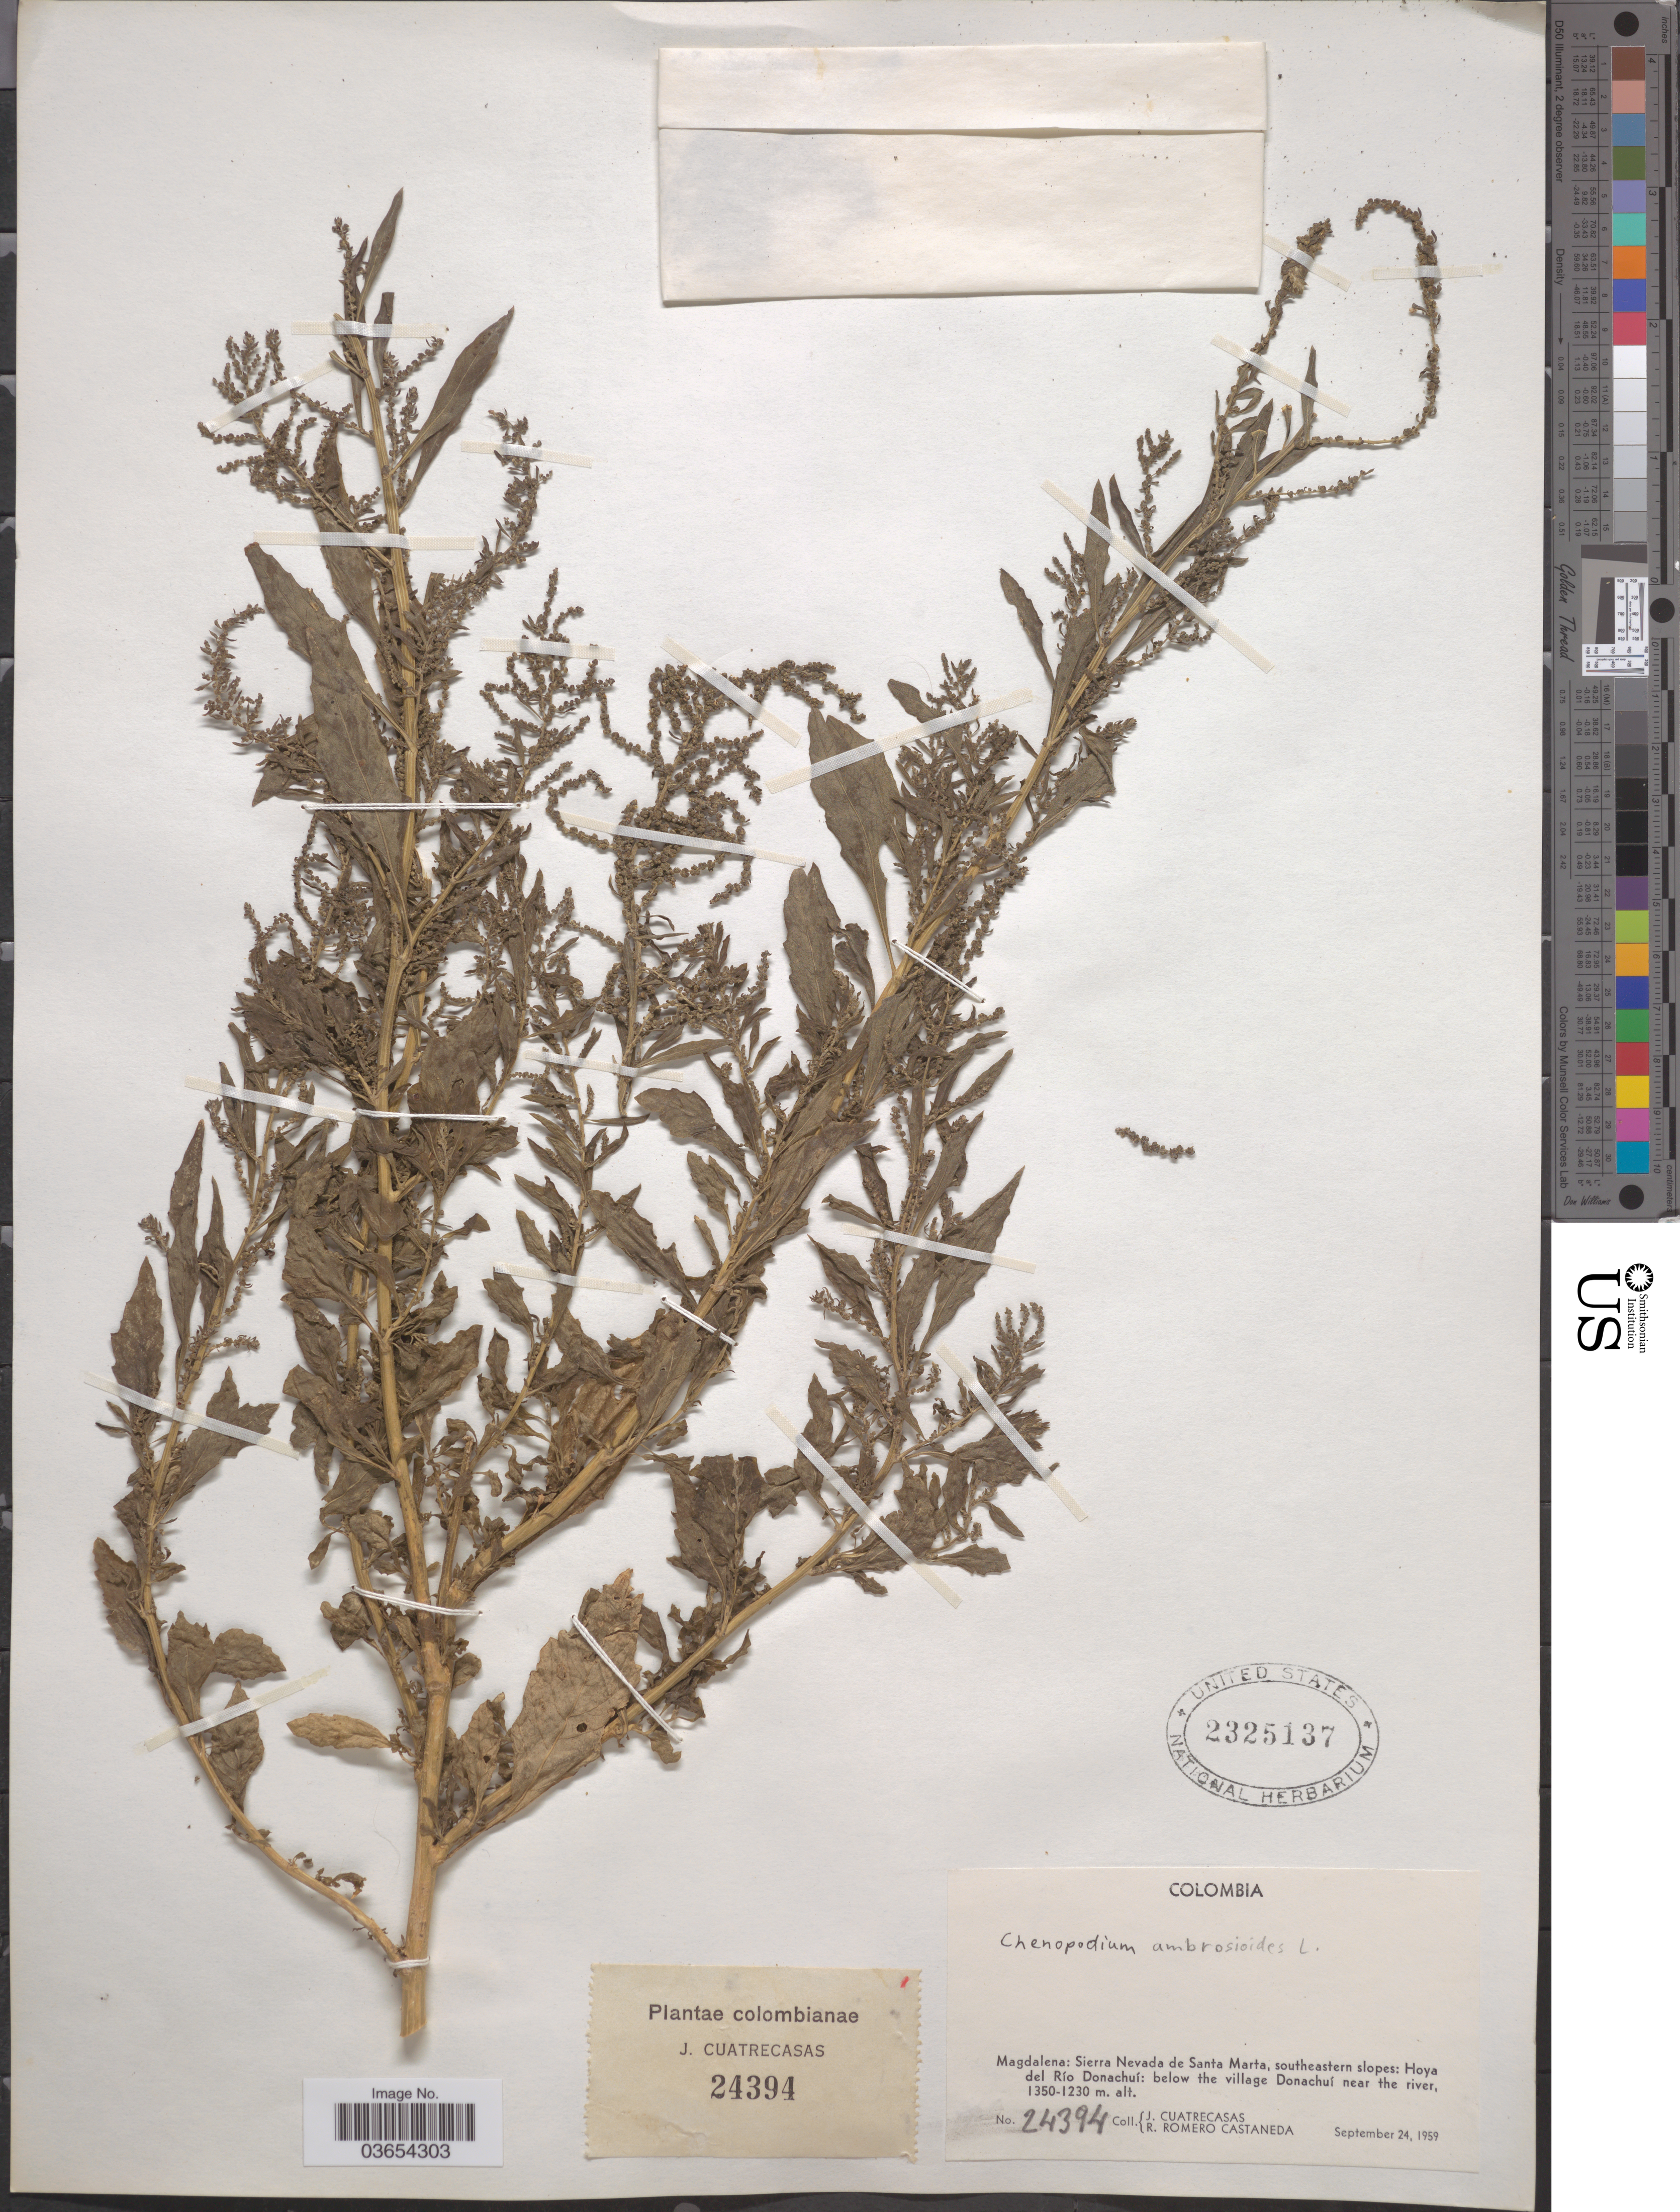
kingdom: Plantae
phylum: Tracheophyta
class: Magnoliopsida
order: Caryophyllales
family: Amaranthaceae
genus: Chenopodium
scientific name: Chenopodium ambrosioides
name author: L.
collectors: J. Cuatrecasas & R. Romero Castañeda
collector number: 24394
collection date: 1959-09-24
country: Colombia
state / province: Magdalena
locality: Sierra Nevada de Santa Marta, southeastern slopes: Hoya del Río Donachuí: below the village Donachuí near the river.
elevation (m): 1230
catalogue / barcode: US 2325137